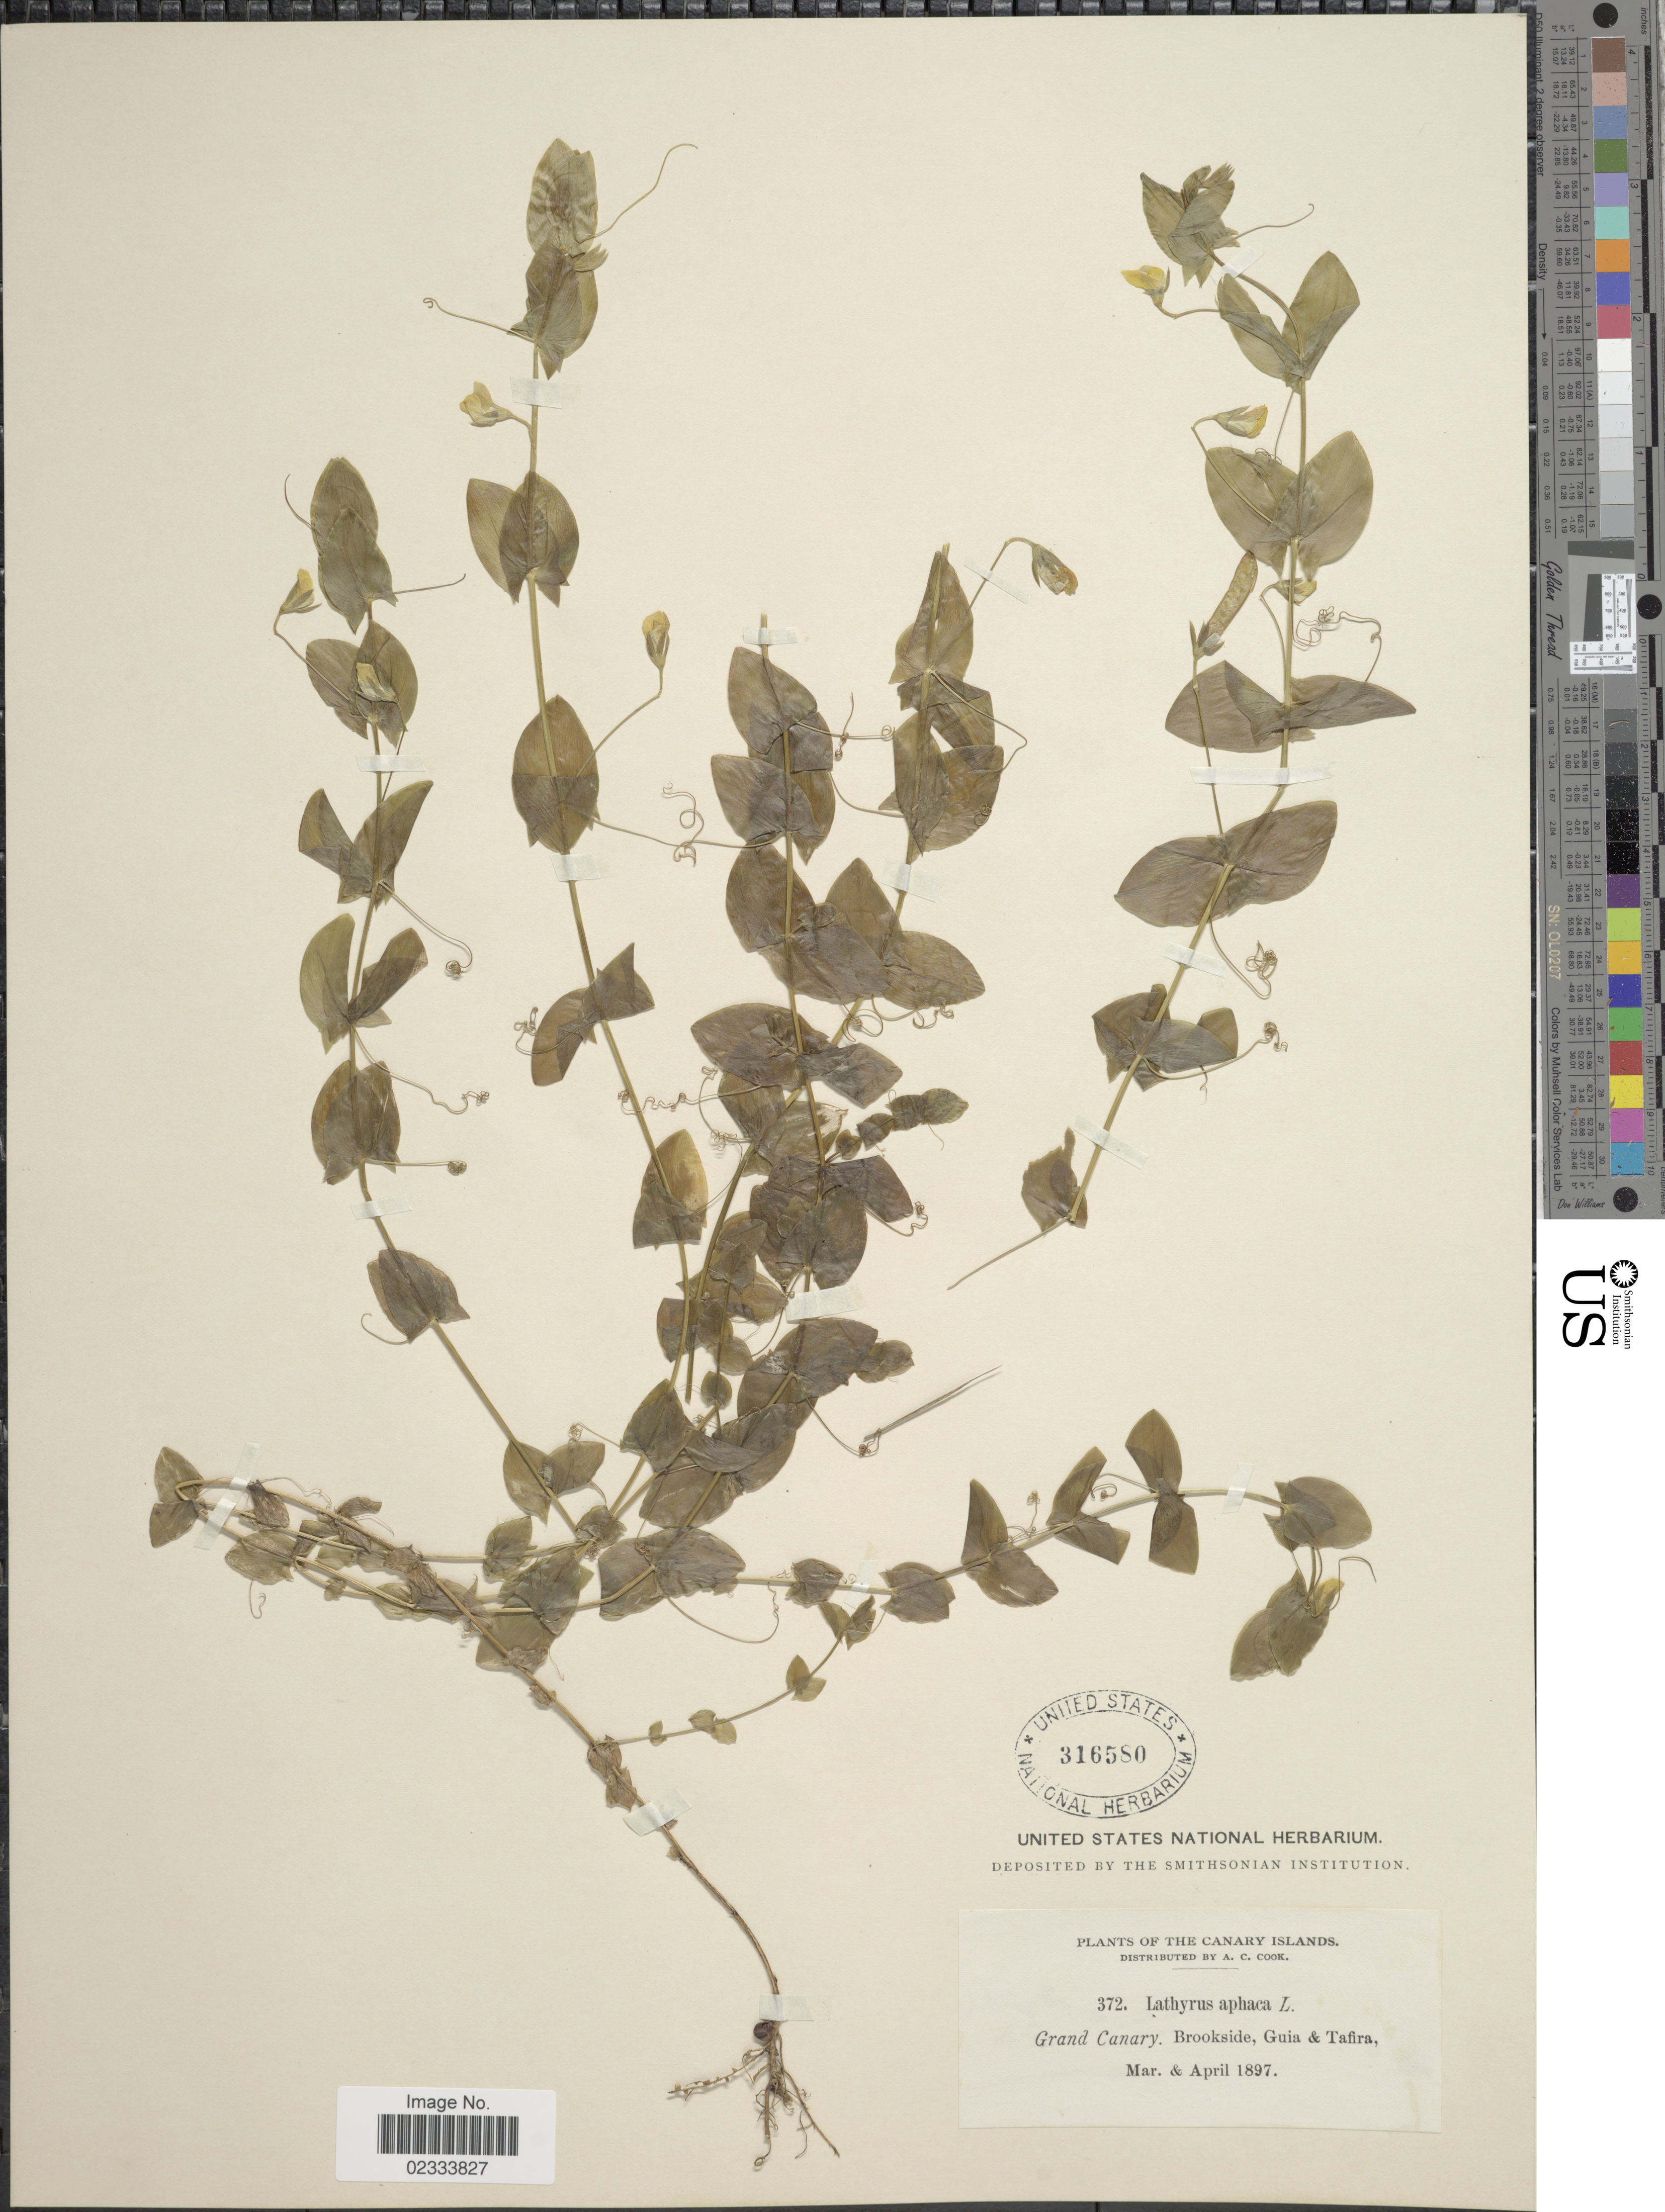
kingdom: Plantae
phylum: Tracheophyta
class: Magnoliopsida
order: Fabales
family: Fabaceae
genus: Lathyrus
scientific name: Lathyrus aphaca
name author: L.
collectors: Alice C. Cook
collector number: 372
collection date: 1897-03/1897-04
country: Spain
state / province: Canarias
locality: Canary Islands, Grand Canary, Brookside, Guia & Tafira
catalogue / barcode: US 316580